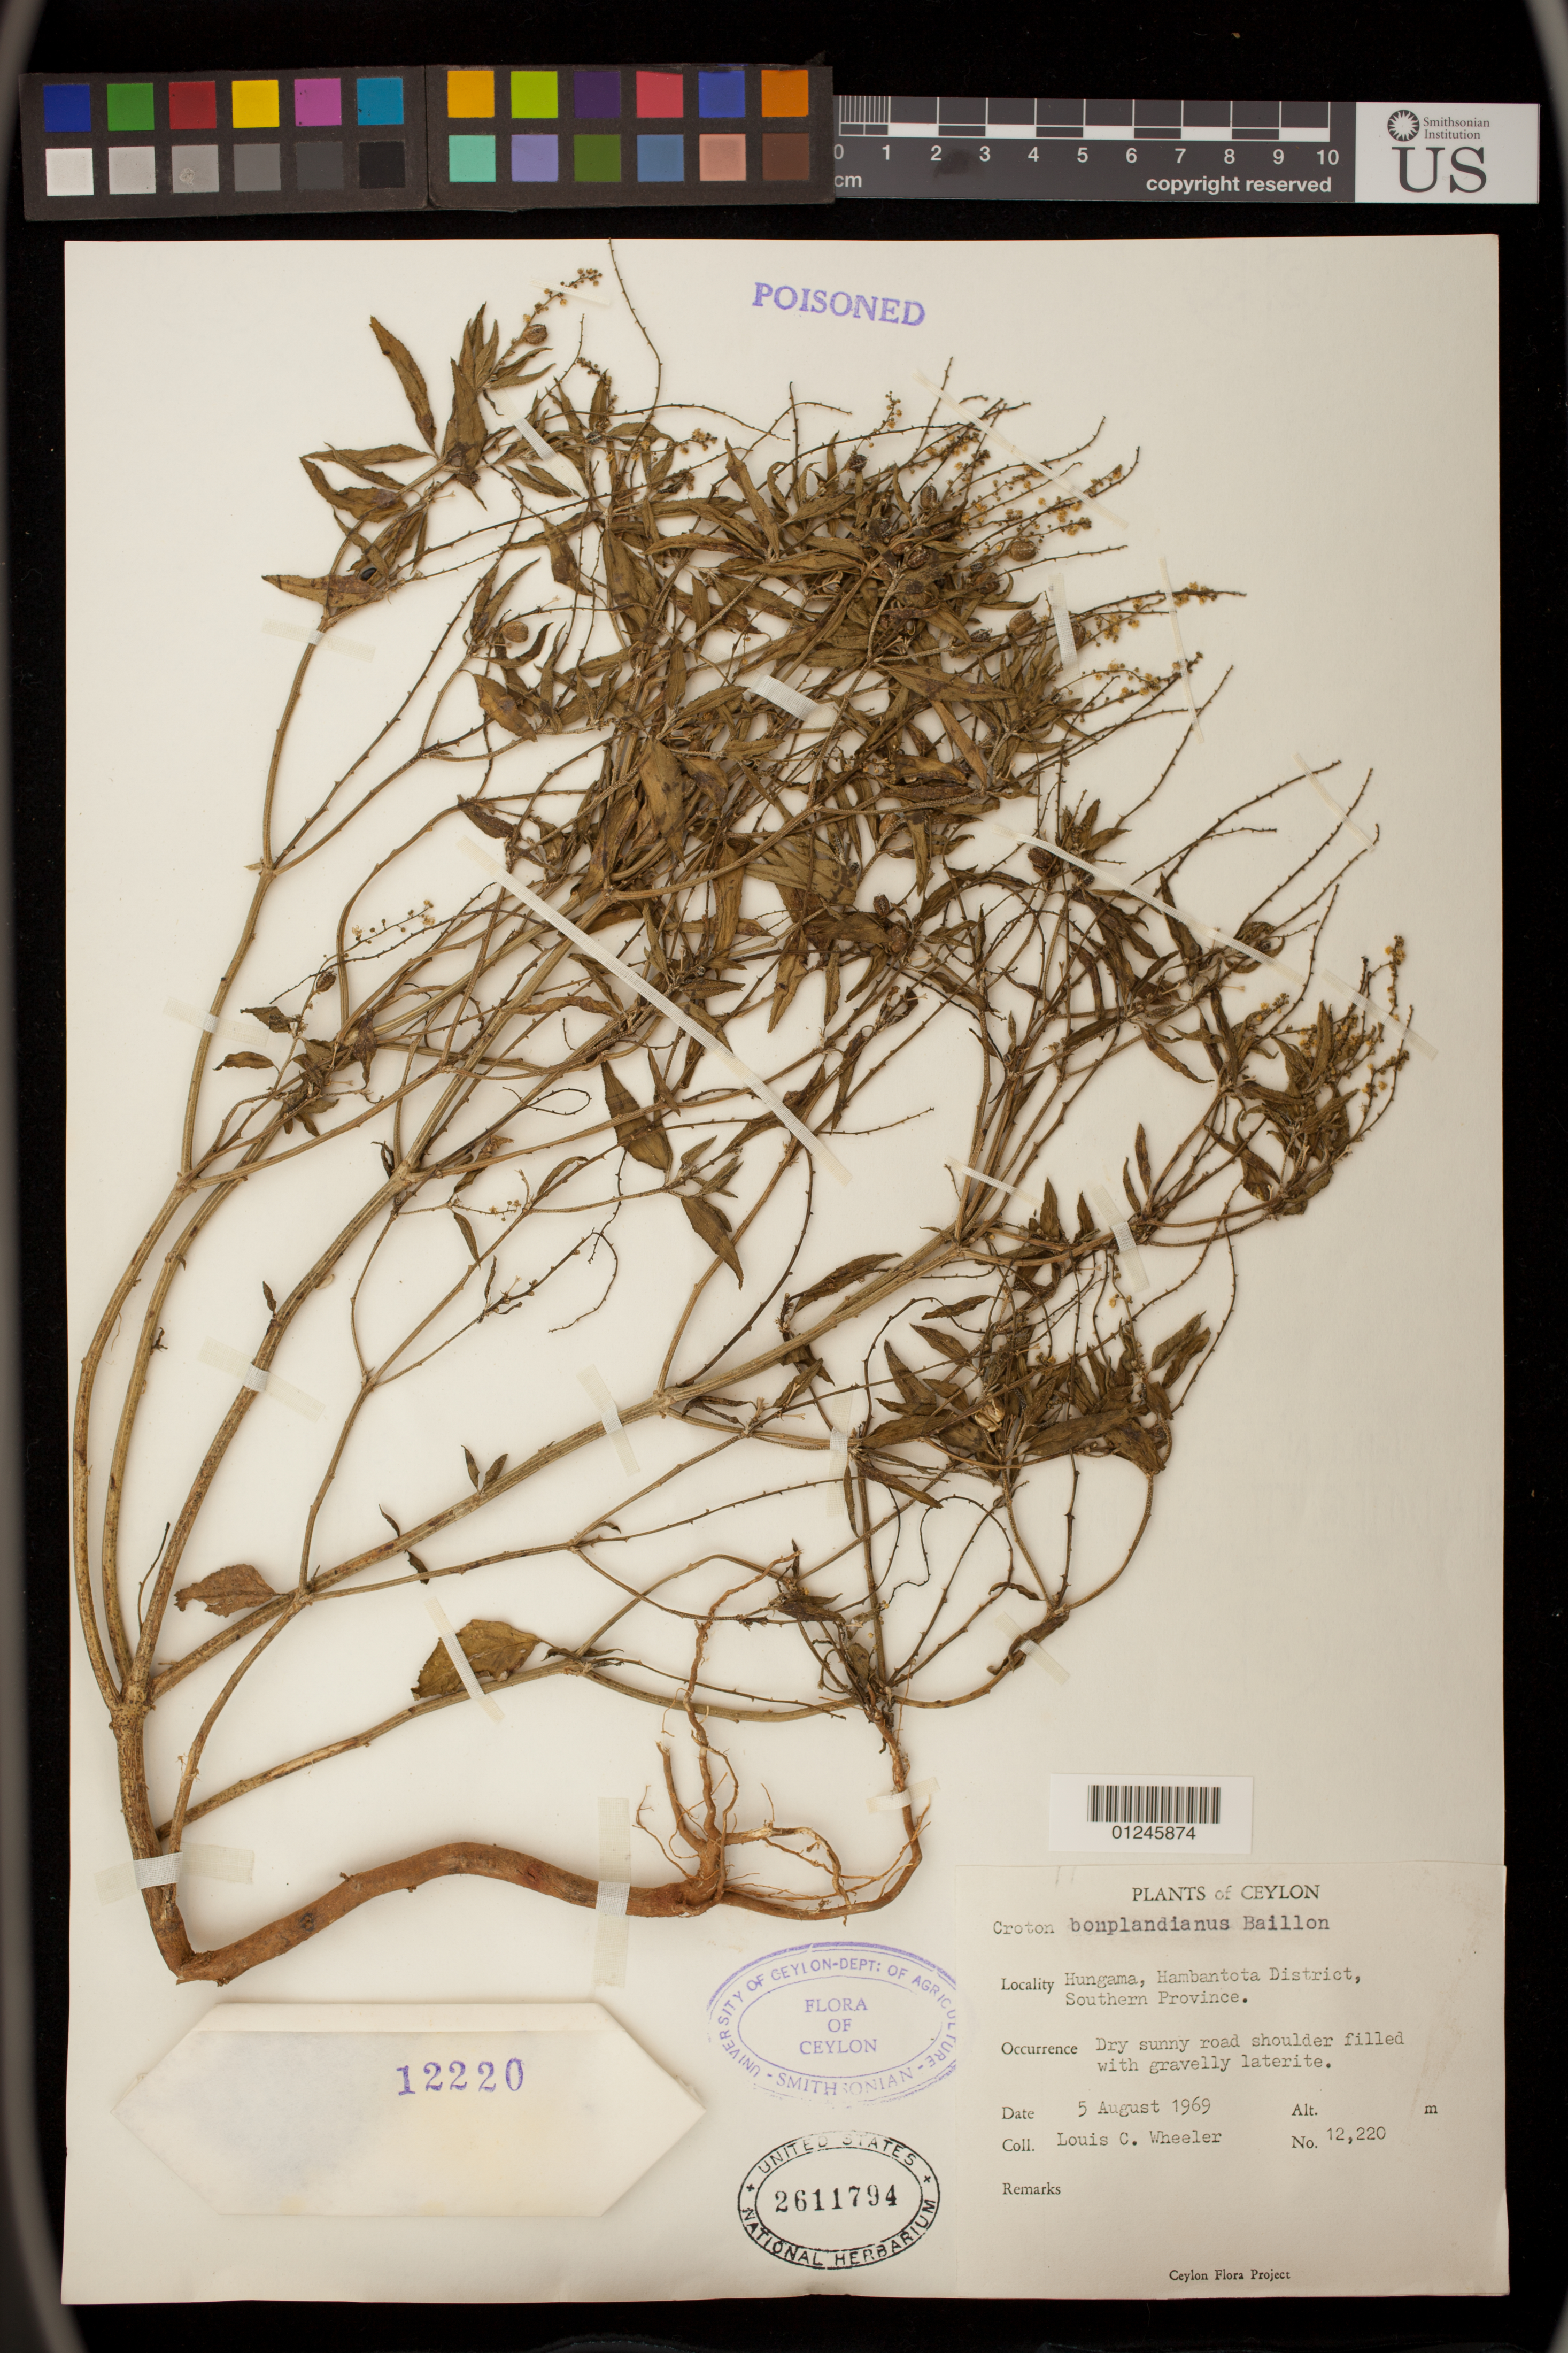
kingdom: Plantae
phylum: Tracheophyta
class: Magnoliopsida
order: Malpighiales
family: Euphorbiaceae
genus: Croton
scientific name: Croton bonplandianus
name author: Baill.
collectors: L. C. Wheeler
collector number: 12220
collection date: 1969-08-05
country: Sri Lanka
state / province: Southern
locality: Hungama, Hambantota District. Dry sunny road shoulder filled with gravelly laterite.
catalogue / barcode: US 2611794